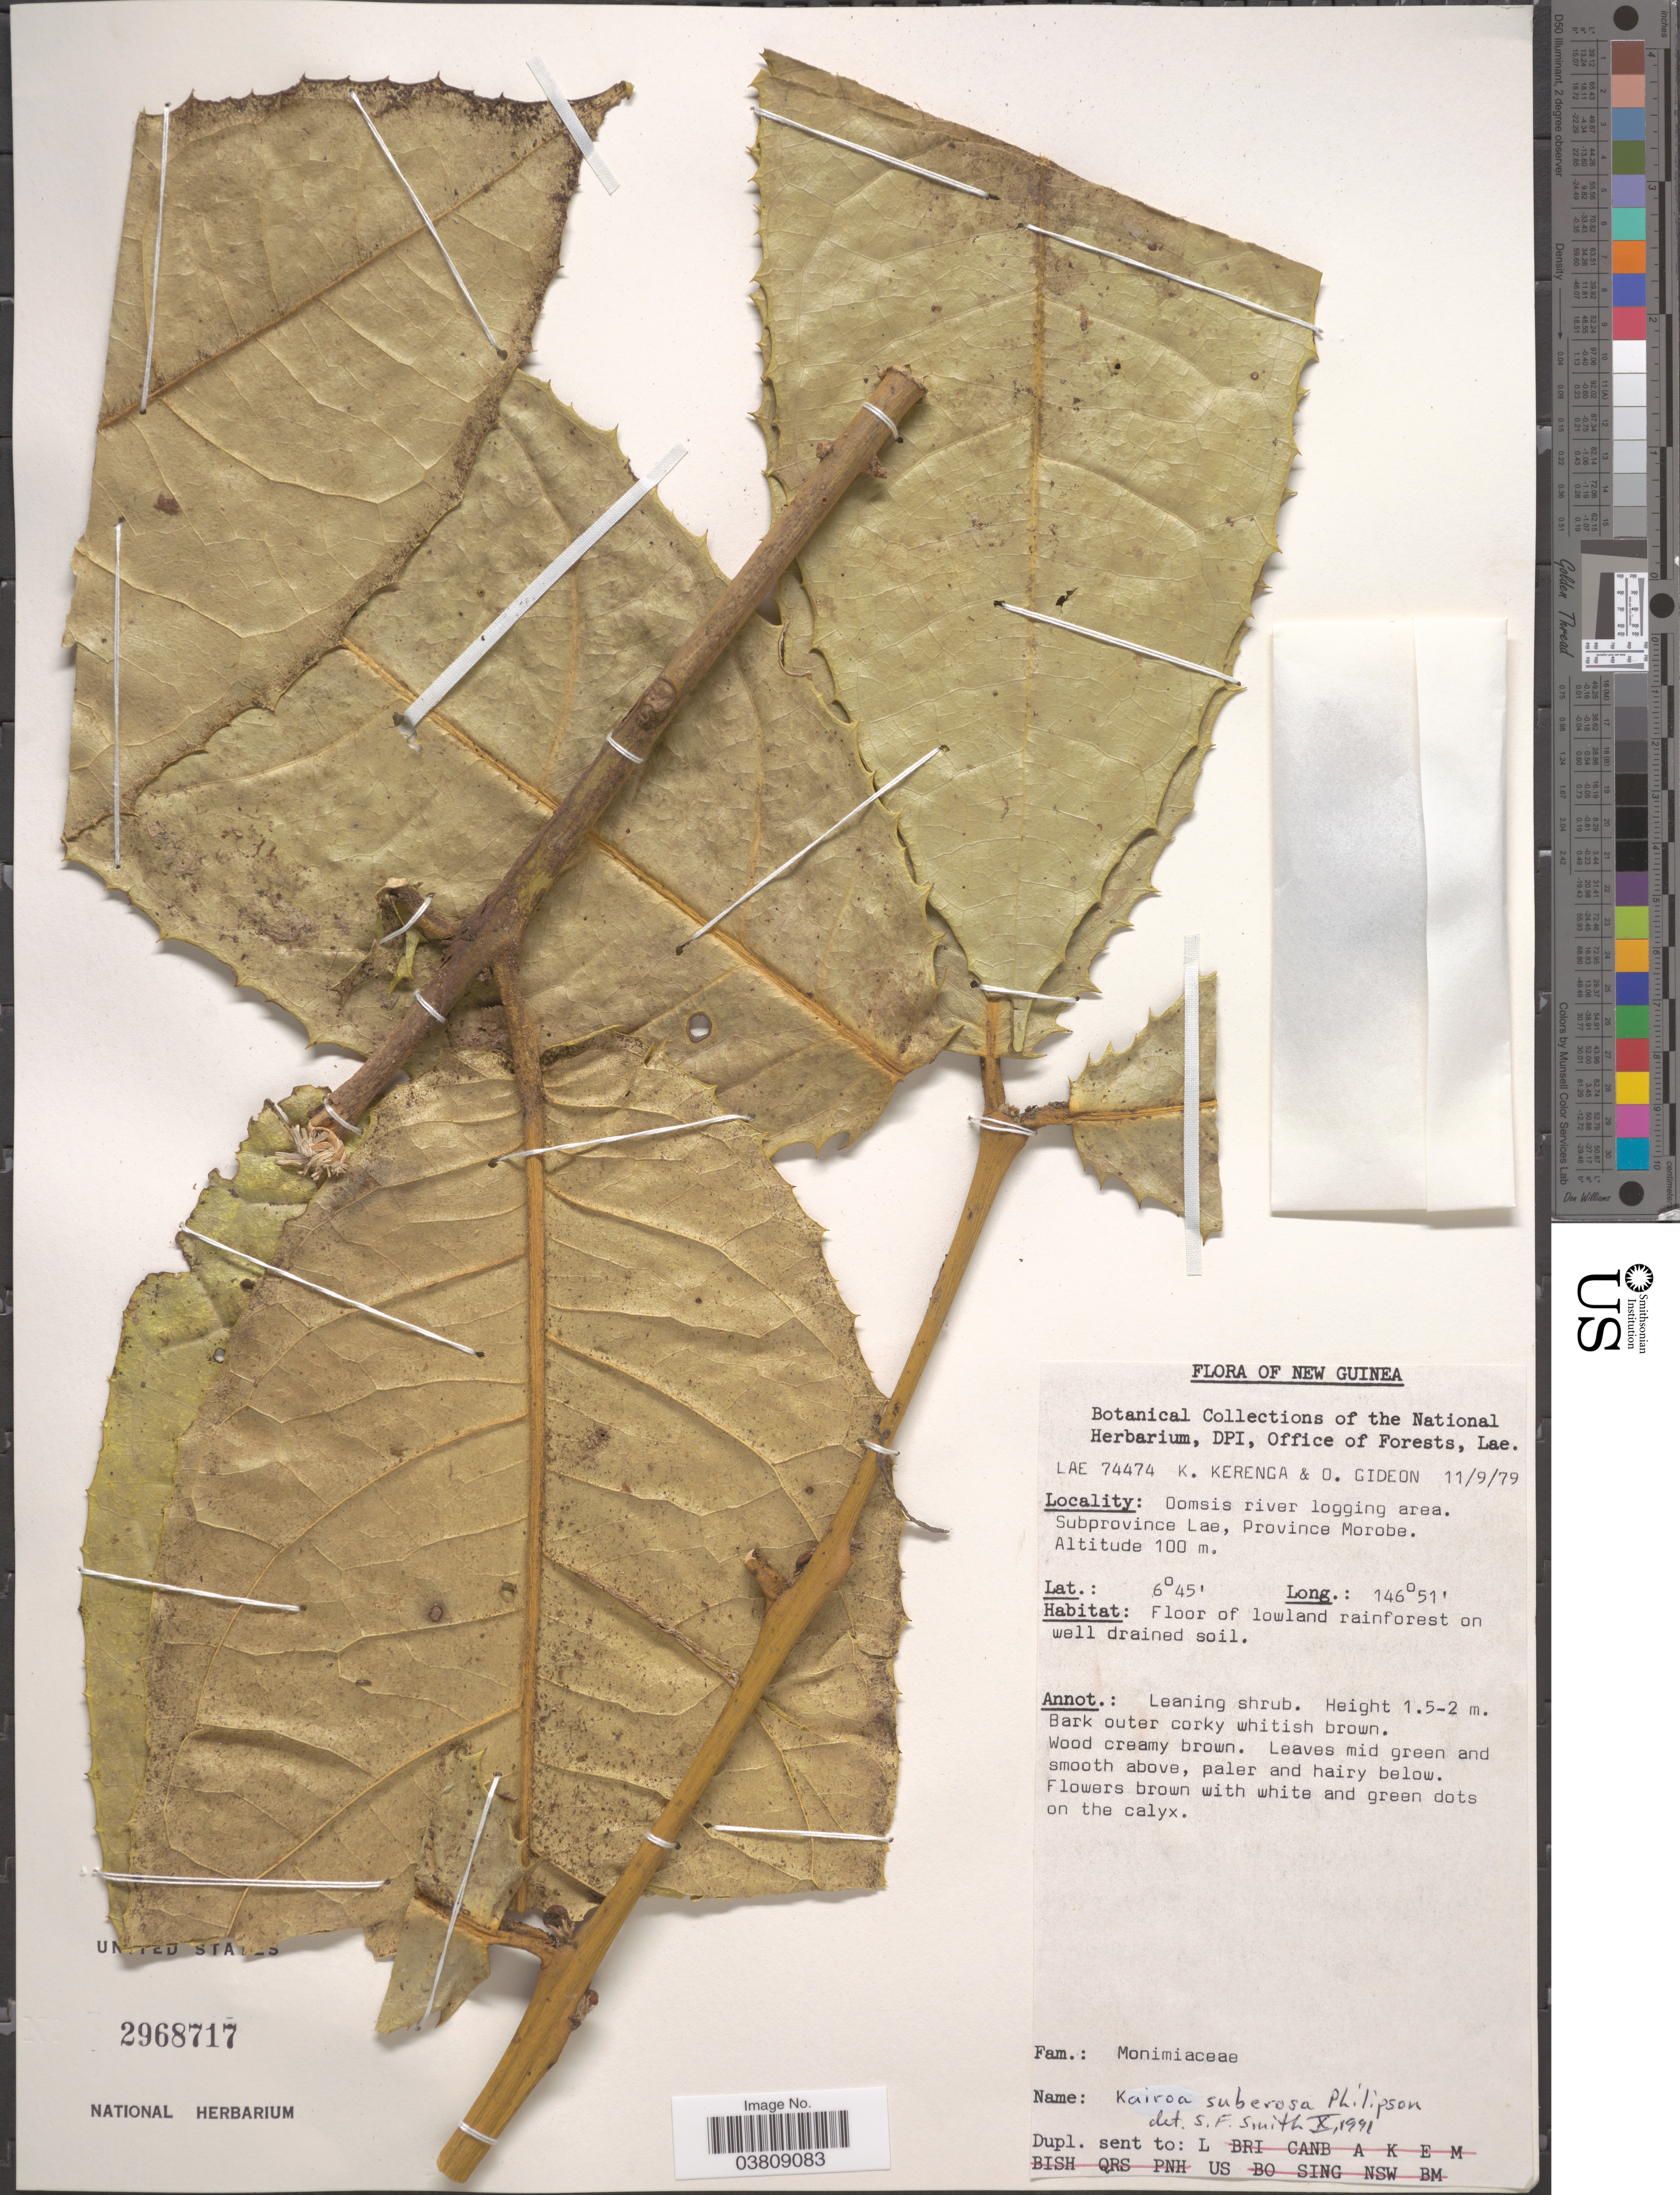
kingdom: Plantae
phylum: Tracheophyta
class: Magnoliopsida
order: Laurales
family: Monimiaceae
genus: Kairoa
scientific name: Kairoa suberosa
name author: Philipson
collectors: K. Kerenga & O. Gideon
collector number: LAE 74474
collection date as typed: Transcribed d/m/y: 11/9/79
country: Papua New Guinea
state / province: Morobe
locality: New Guinea. Oomsis river logging area. Subprovince Lae.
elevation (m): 100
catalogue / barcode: US 2968717